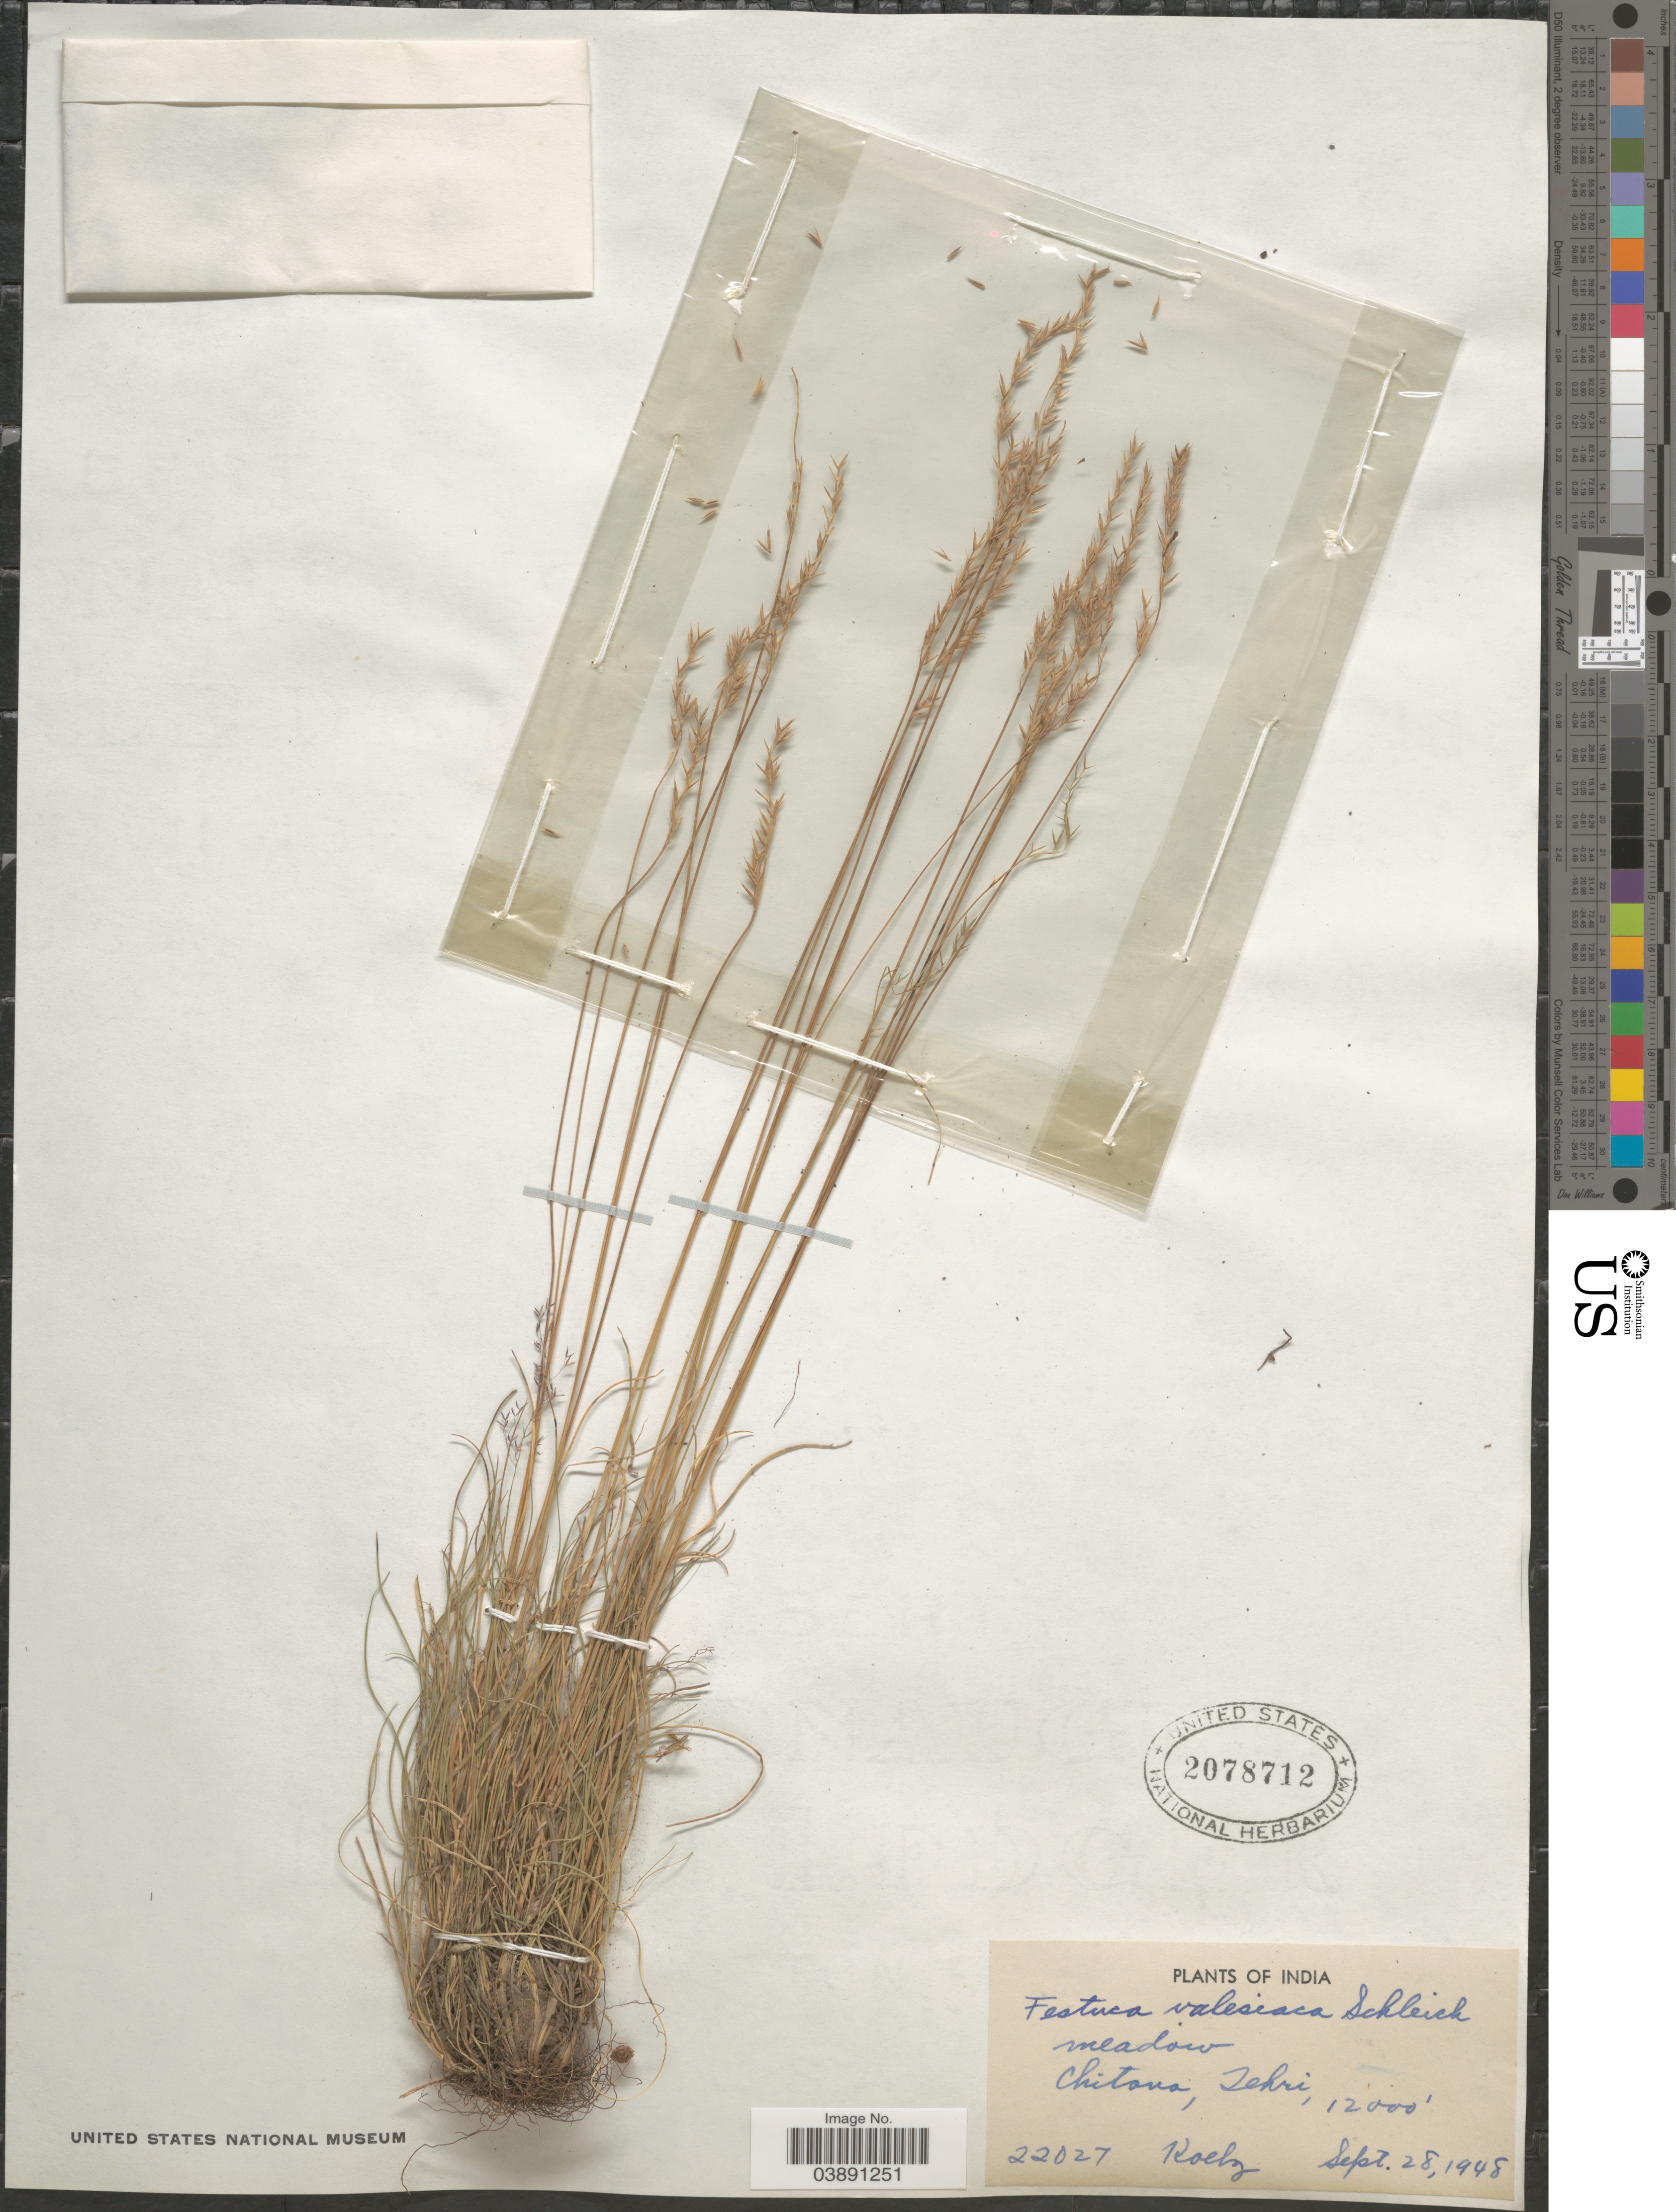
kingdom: Plantae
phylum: Tracheophyta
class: Liliopsida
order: Poales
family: Poaceae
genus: Festuca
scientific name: Festuca valesiaca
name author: Schleich. ex Gaudin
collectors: Koelz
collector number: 22027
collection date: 1948-09-28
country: India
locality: Chitona, Tehri.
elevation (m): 3658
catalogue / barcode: US 2078712